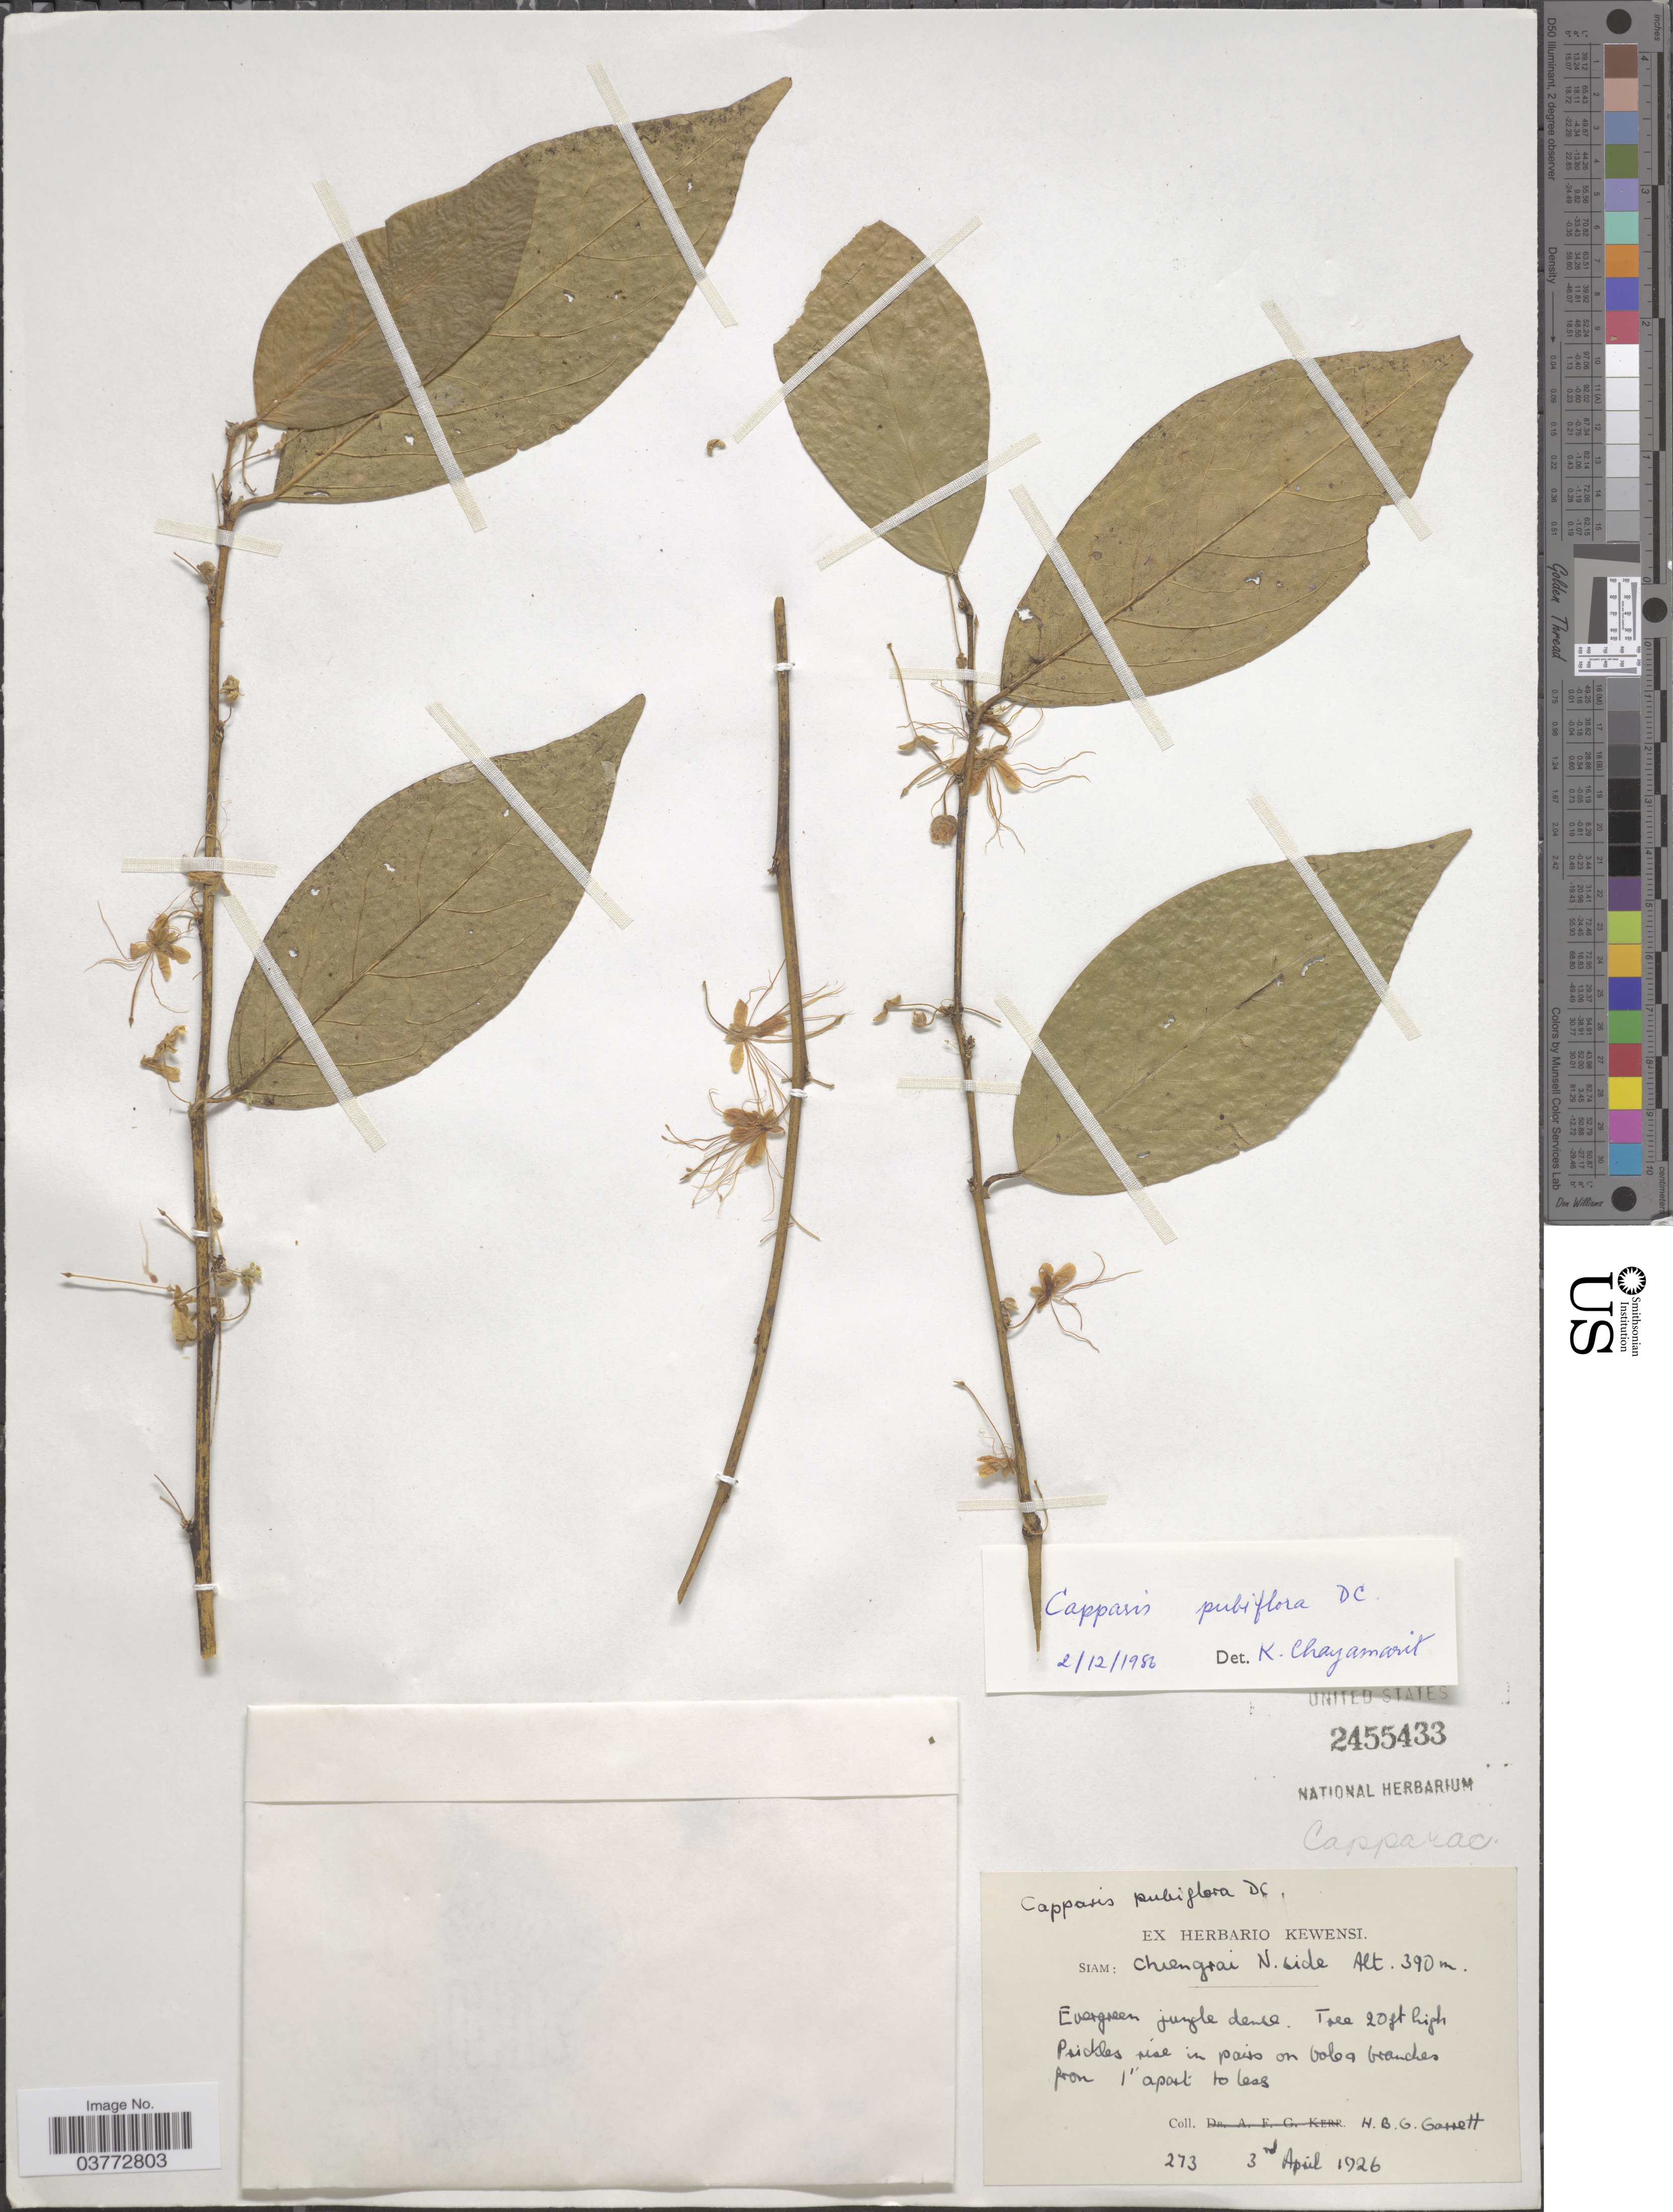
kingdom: Plantae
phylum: Tracheophyta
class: Magnoliopsida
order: Brassicales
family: Capparaceae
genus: Capparis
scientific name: Capparis pubiflora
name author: DC.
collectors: H. Garrett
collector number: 273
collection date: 1926-04-03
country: Thailand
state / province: Chiang Rai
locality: Siam: Chiangrai N. side.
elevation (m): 390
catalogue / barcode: US 2455433